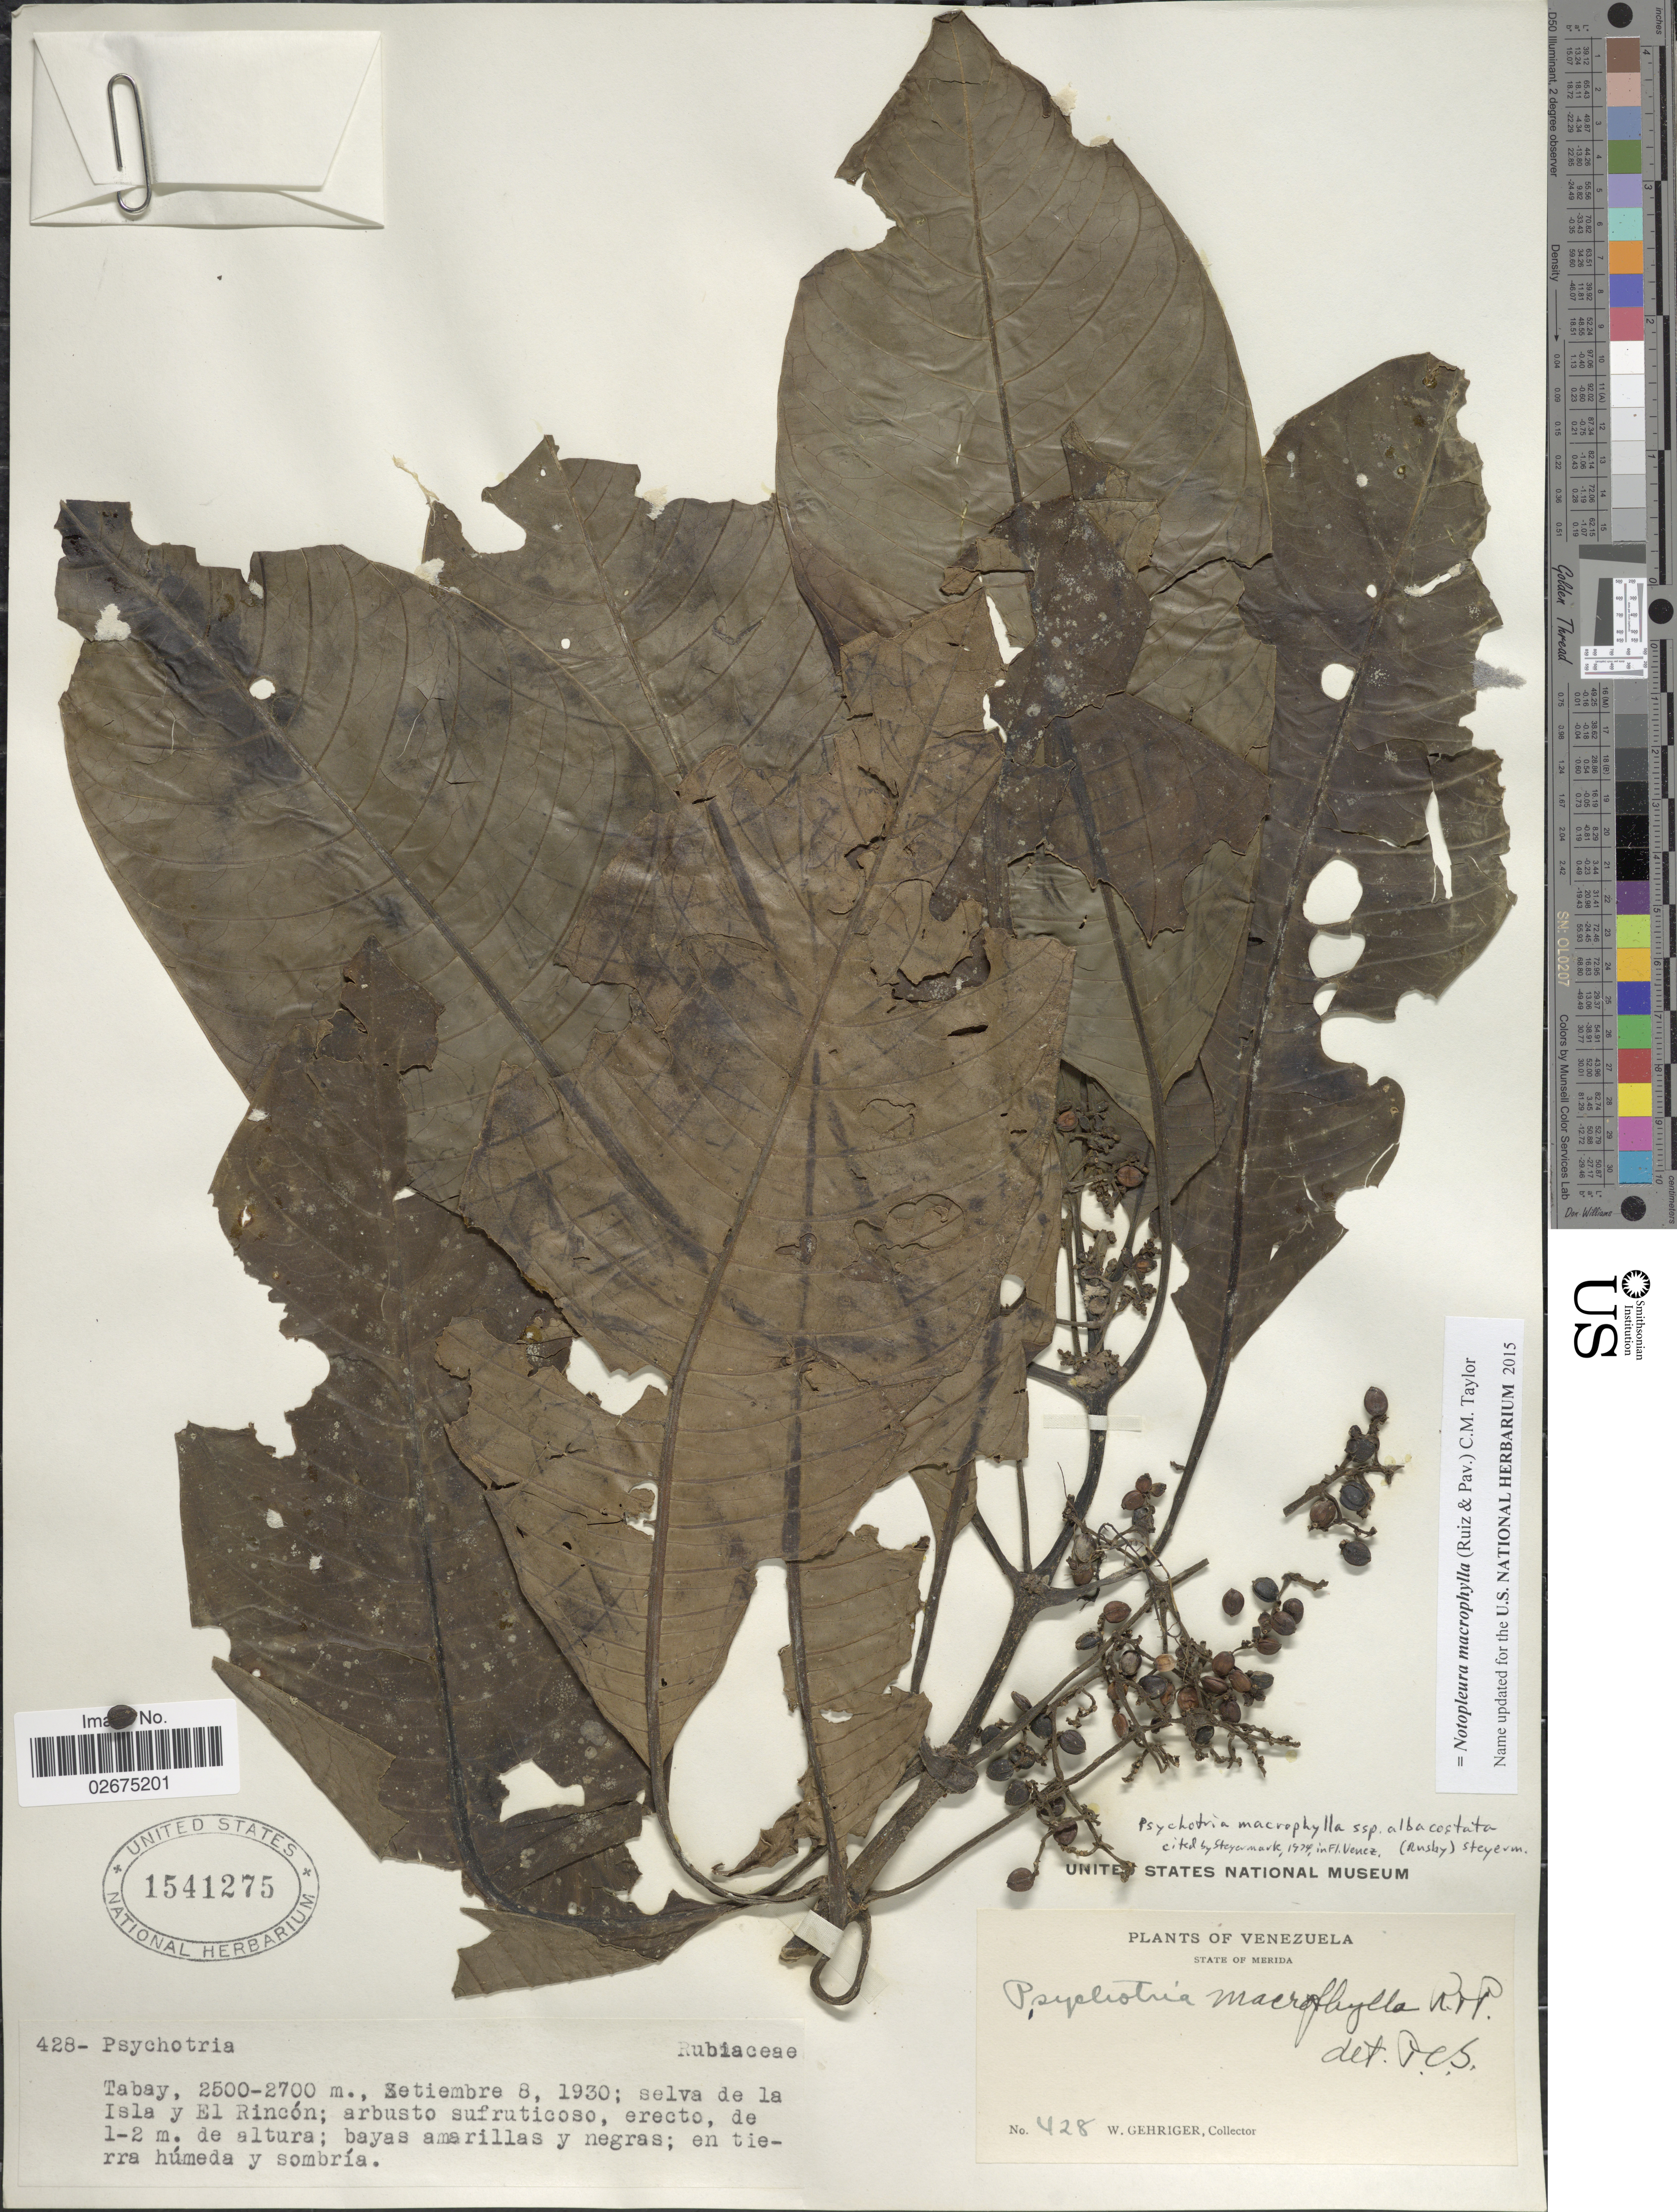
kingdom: Plantae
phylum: Tracheophyta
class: Magnoliopsida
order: Gentianales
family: Rubiaceae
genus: Notopleura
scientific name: Notopleura macrophylla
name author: (Ruiz & Pav.) C.M. Taylor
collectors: W. Gehriger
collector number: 428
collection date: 1930-09-08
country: Venezuela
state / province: Mérida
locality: Tabay, selva de la Isla y El Rincon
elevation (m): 2500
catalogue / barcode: US 1541275